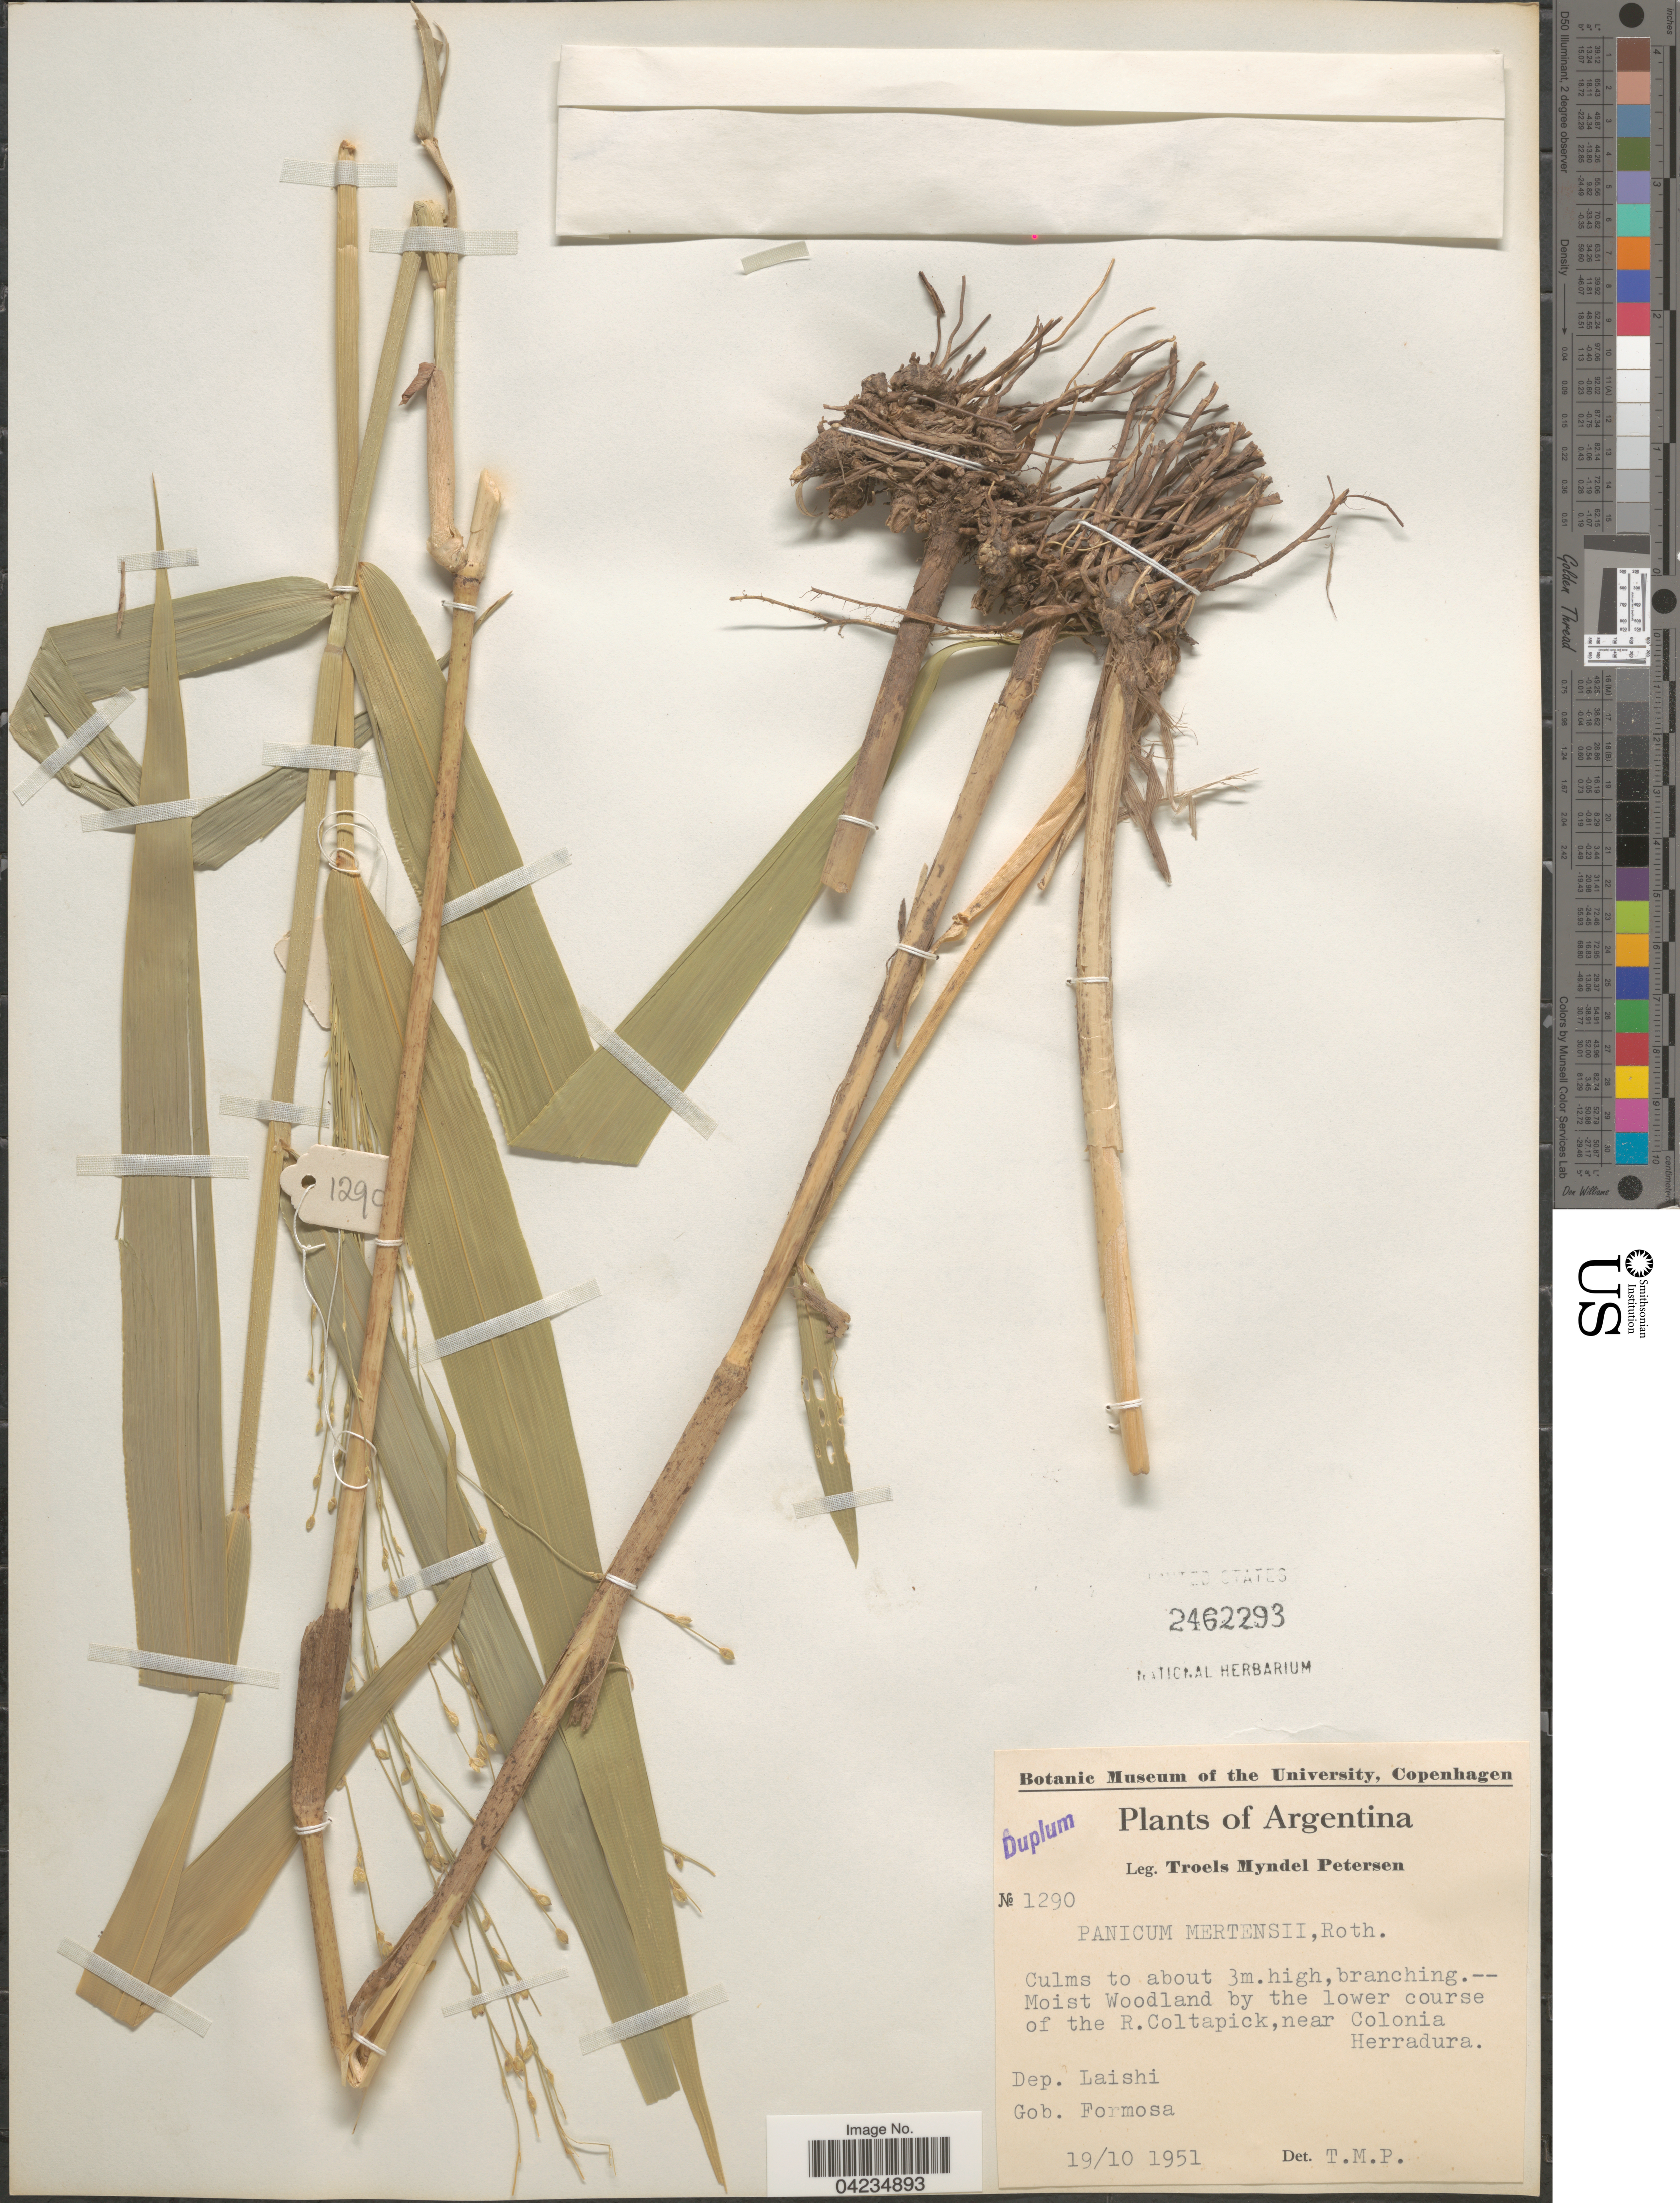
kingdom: Plantae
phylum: Tracheophyta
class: Liliopsida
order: Poales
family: Poaceae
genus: Stephostachys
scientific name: Stephostachys mertensii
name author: (Roth) Zuloaga & Marrone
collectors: T. M. Petersen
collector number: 1290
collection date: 1951-10-19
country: Argentina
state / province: Formosa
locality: Moist Woodland by the lower course of the R. Coltapick, near Colonia Herradura. Dep. Laishi. Gob. Formosa.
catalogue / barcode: US 2462293